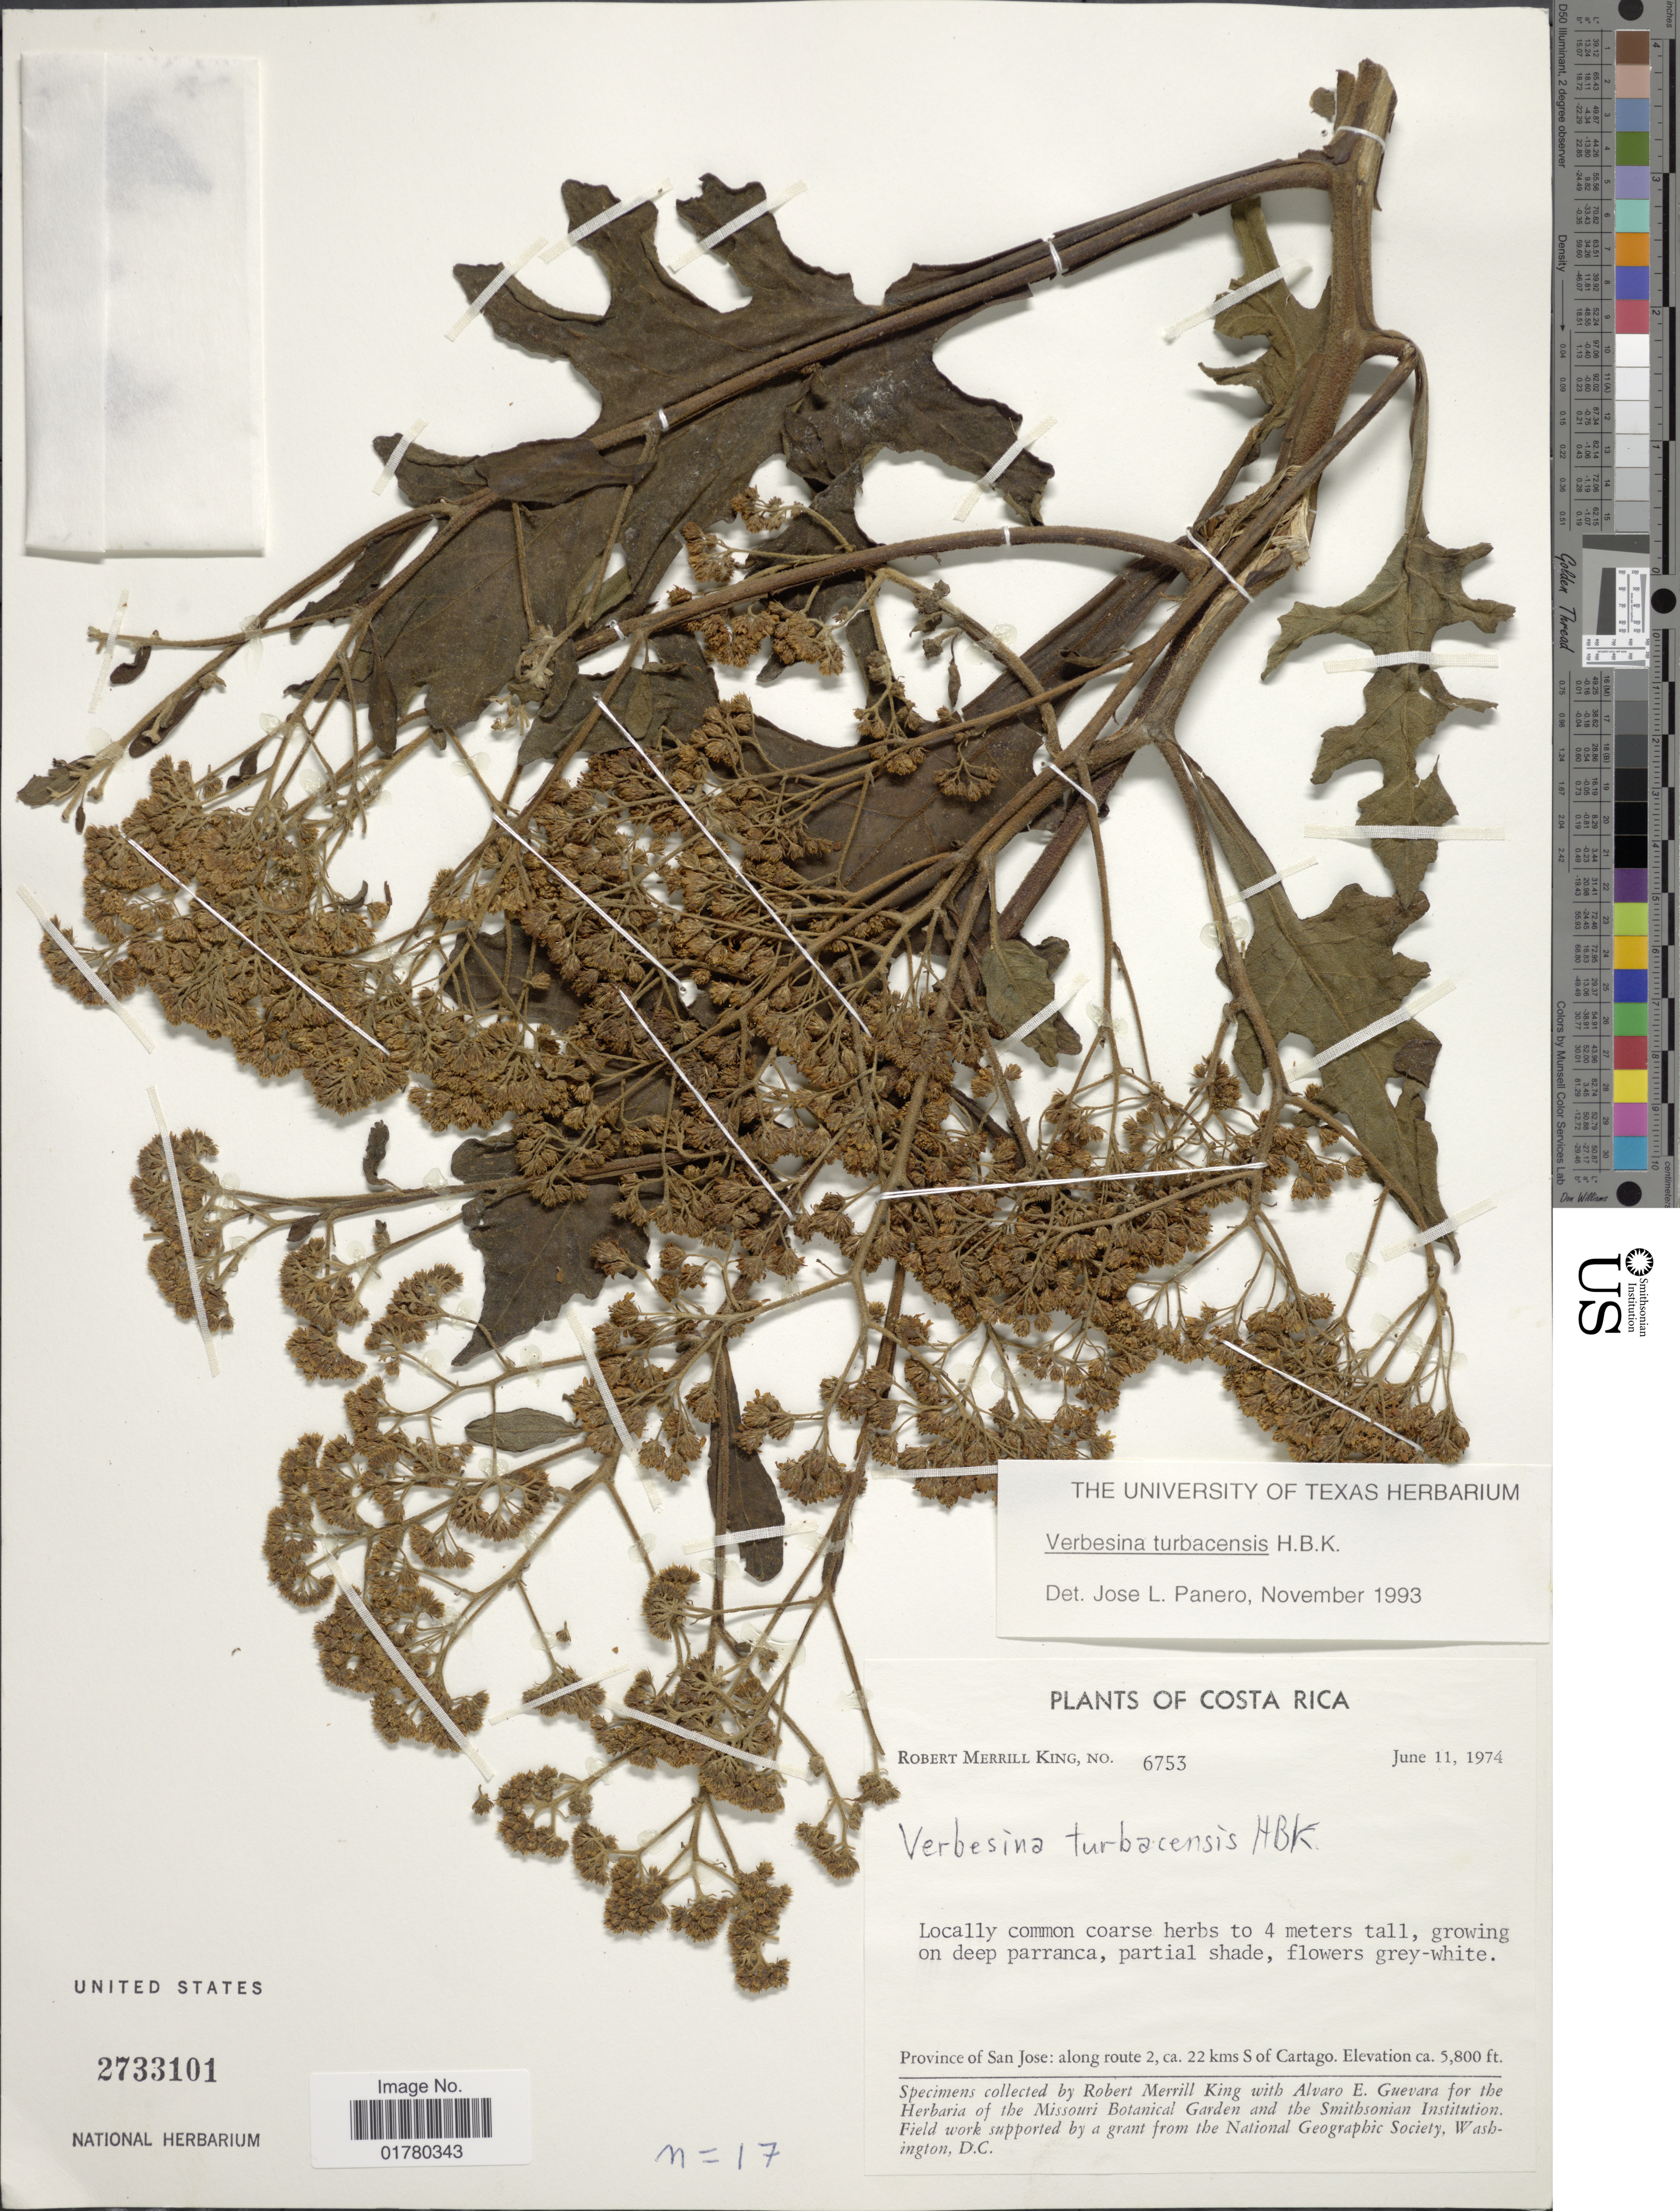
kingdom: Plantae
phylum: Tracheophyta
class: Magnoliopsida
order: Asterales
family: Asteraceae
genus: Verbesina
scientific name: Verbesina turbacensis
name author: Kunth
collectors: R. M. King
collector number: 6753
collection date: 1974-06-11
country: Costa Rica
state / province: San José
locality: Along route 2, ca. 22 kms S of Cartago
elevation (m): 1768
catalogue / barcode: US 2733101